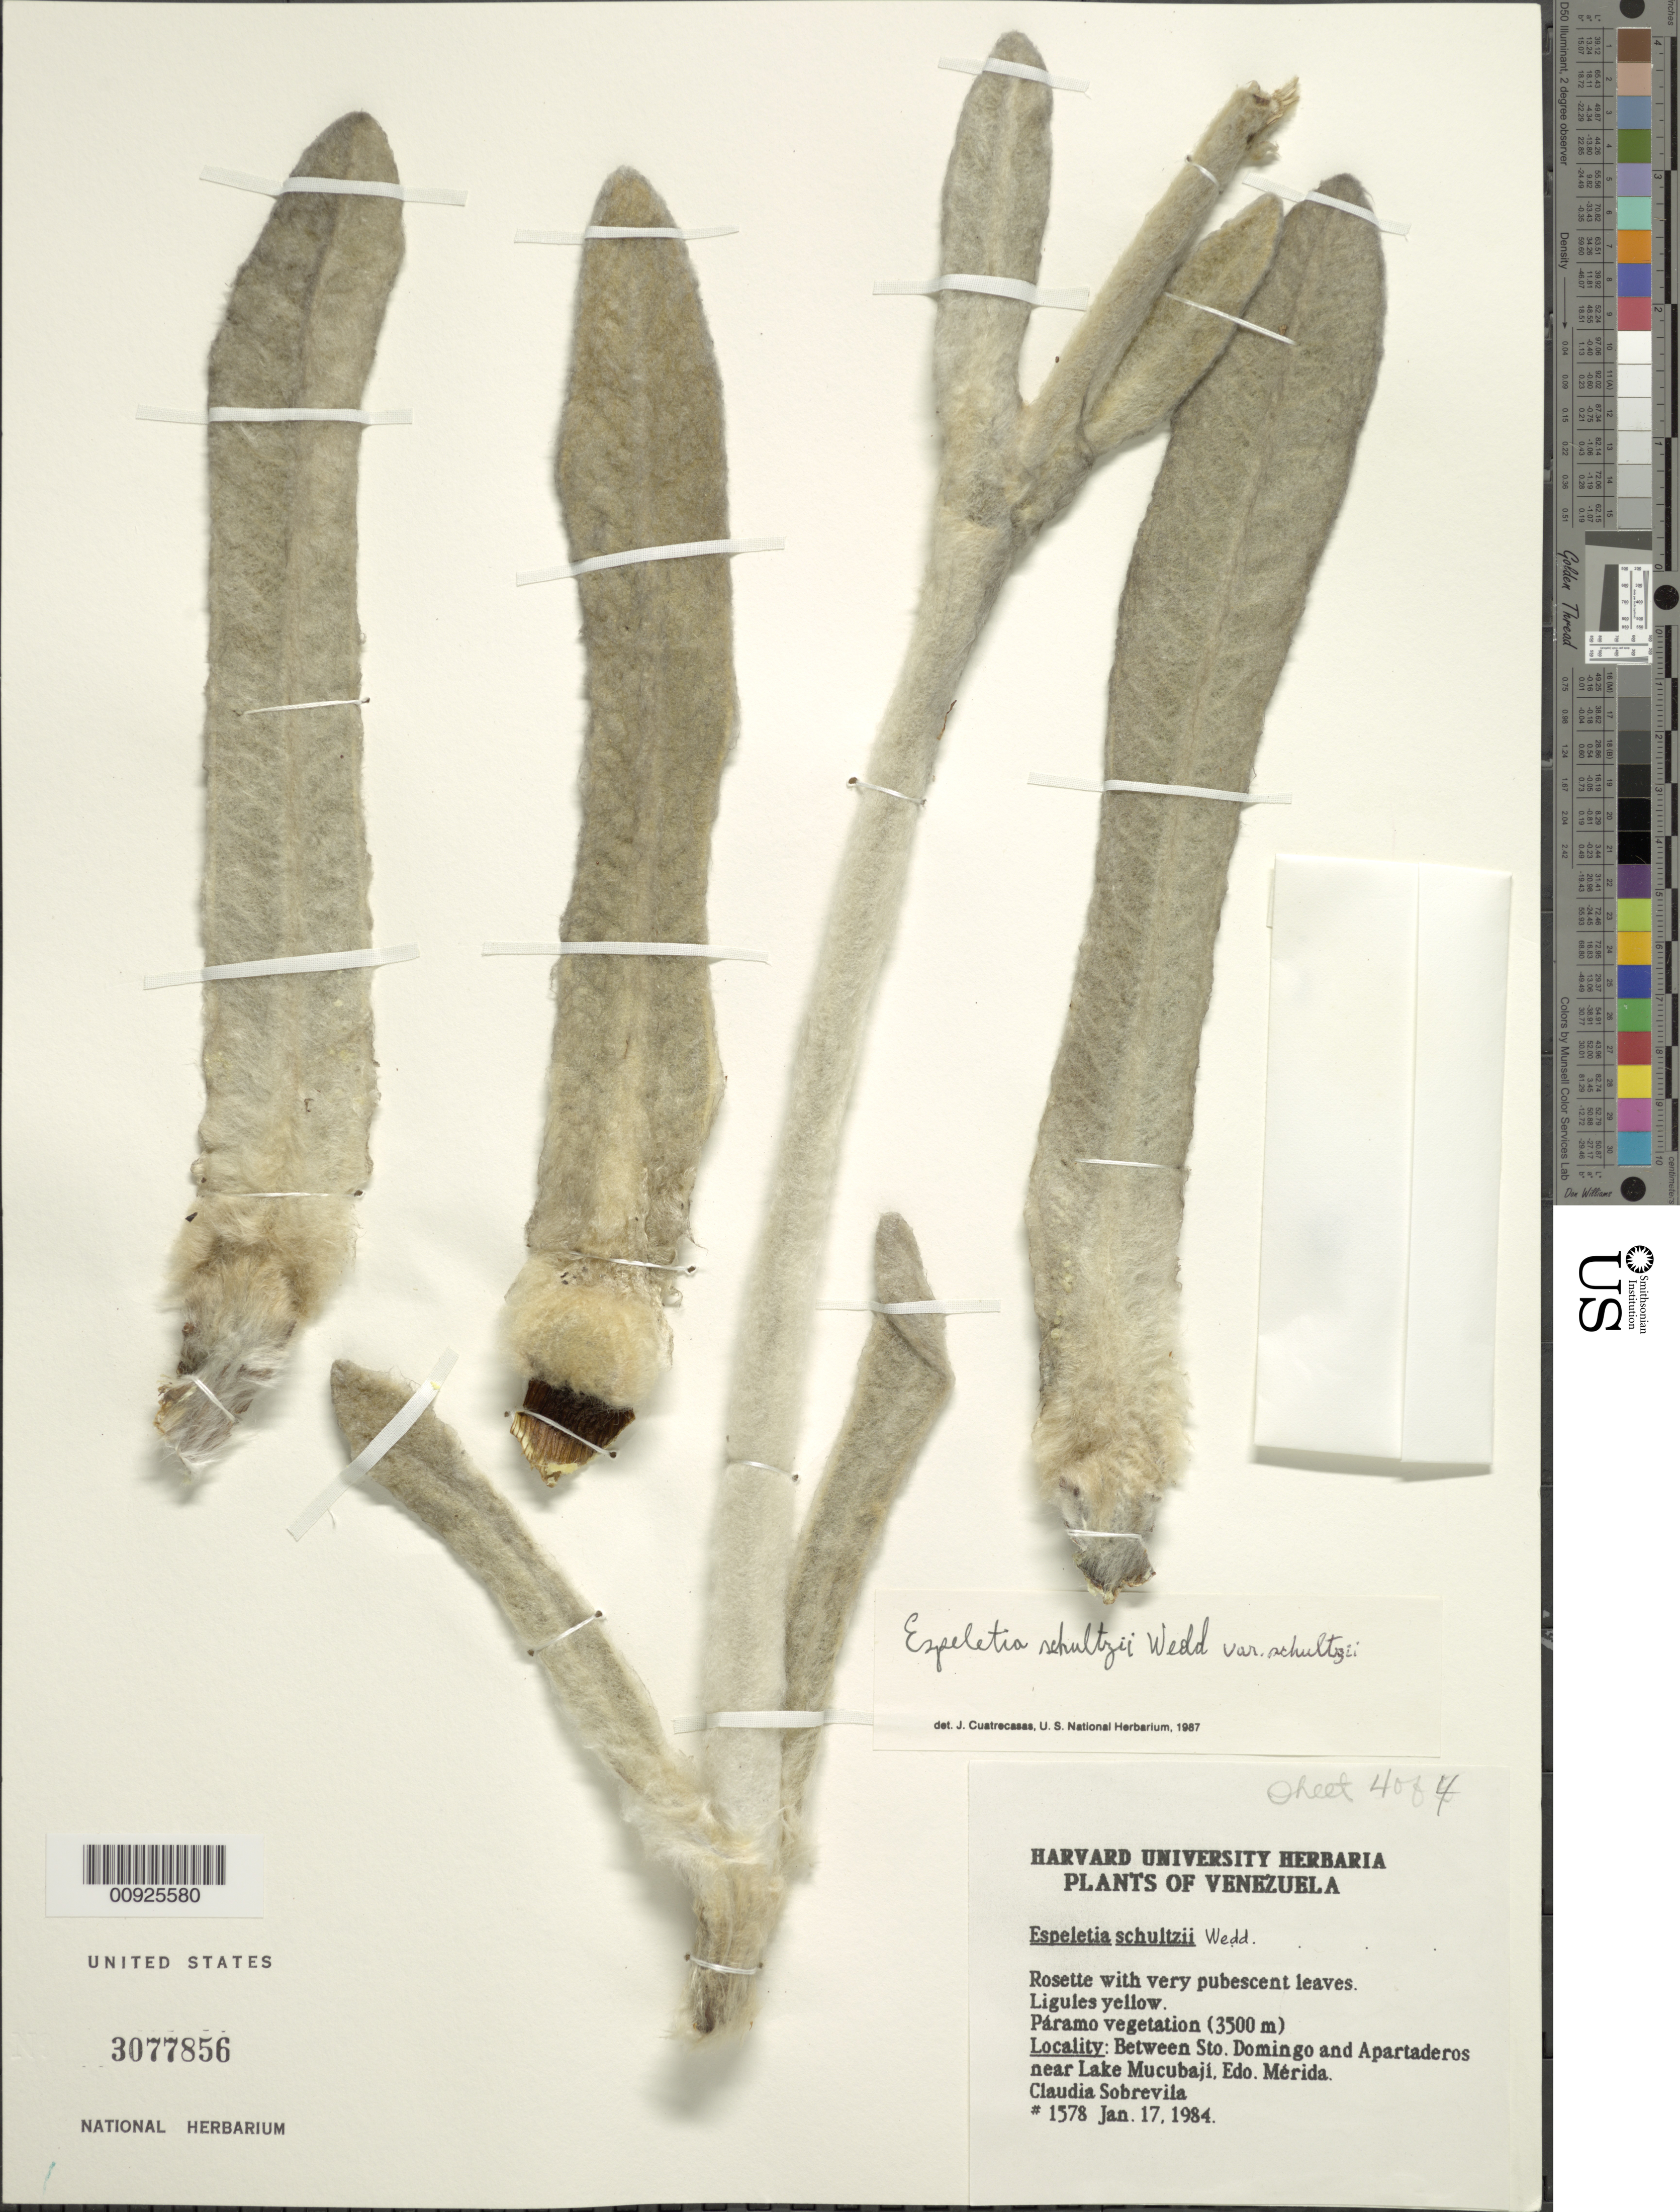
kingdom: Plantae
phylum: Tracheophyta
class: Magnoliopsida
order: Asterales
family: Asteraceae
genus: Espeletia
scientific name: Espeletia schultzii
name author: Wedd.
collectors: C. Sobrevila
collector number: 1984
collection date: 1987-04-17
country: Venezuela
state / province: Mérida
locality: Between Santo Domingo and Apartaderos near Lake Mucubají.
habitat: Páramo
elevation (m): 3500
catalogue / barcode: US 3077856